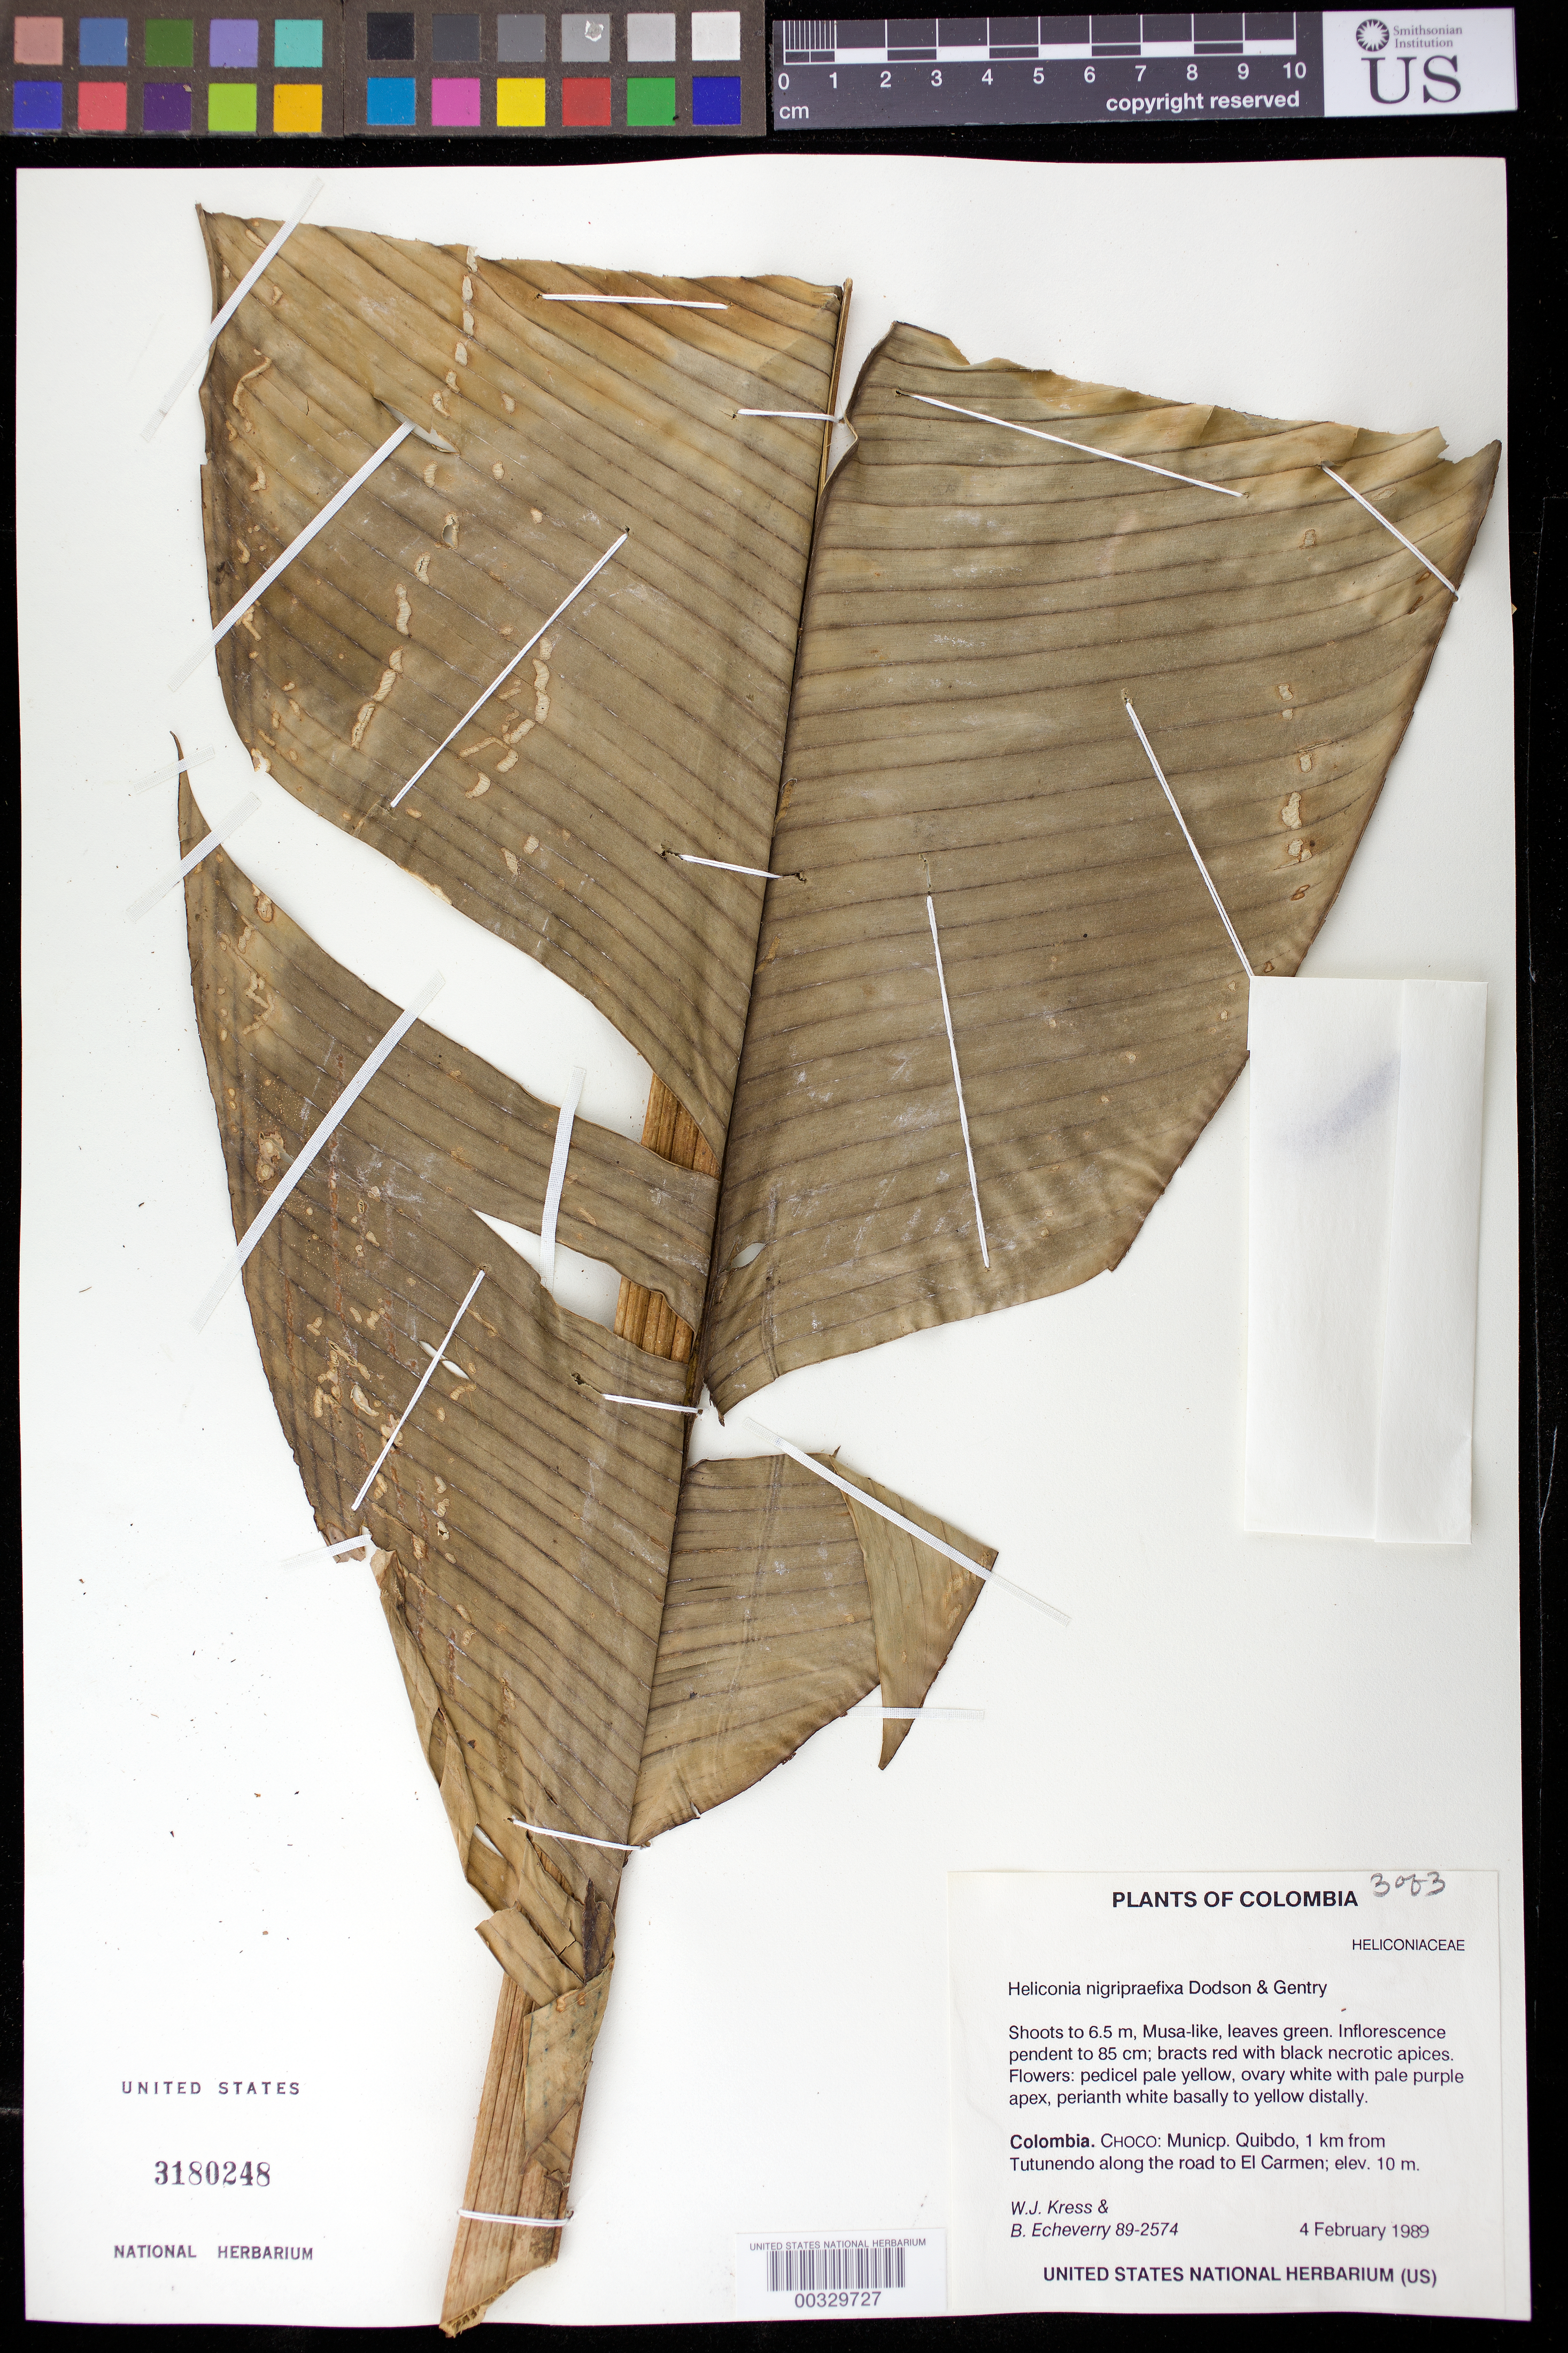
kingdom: Plantae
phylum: Tracheophyta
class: Liliopsida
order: Zingiberales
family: Heliconiaceae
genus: Heliconia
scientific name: Heliconia nigripraefixa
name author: Dodson & Gentry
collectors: W. J. Kress & B. Echeverry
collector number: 89-2574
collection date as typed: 04 Feb 1989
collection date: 1989-02-04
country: Colombia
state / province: Chocó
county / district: Quibdó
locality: Mun of Quibdo, 1 km from TutUnendo along road to el Carmen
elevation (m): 10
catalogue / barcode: US 3180248